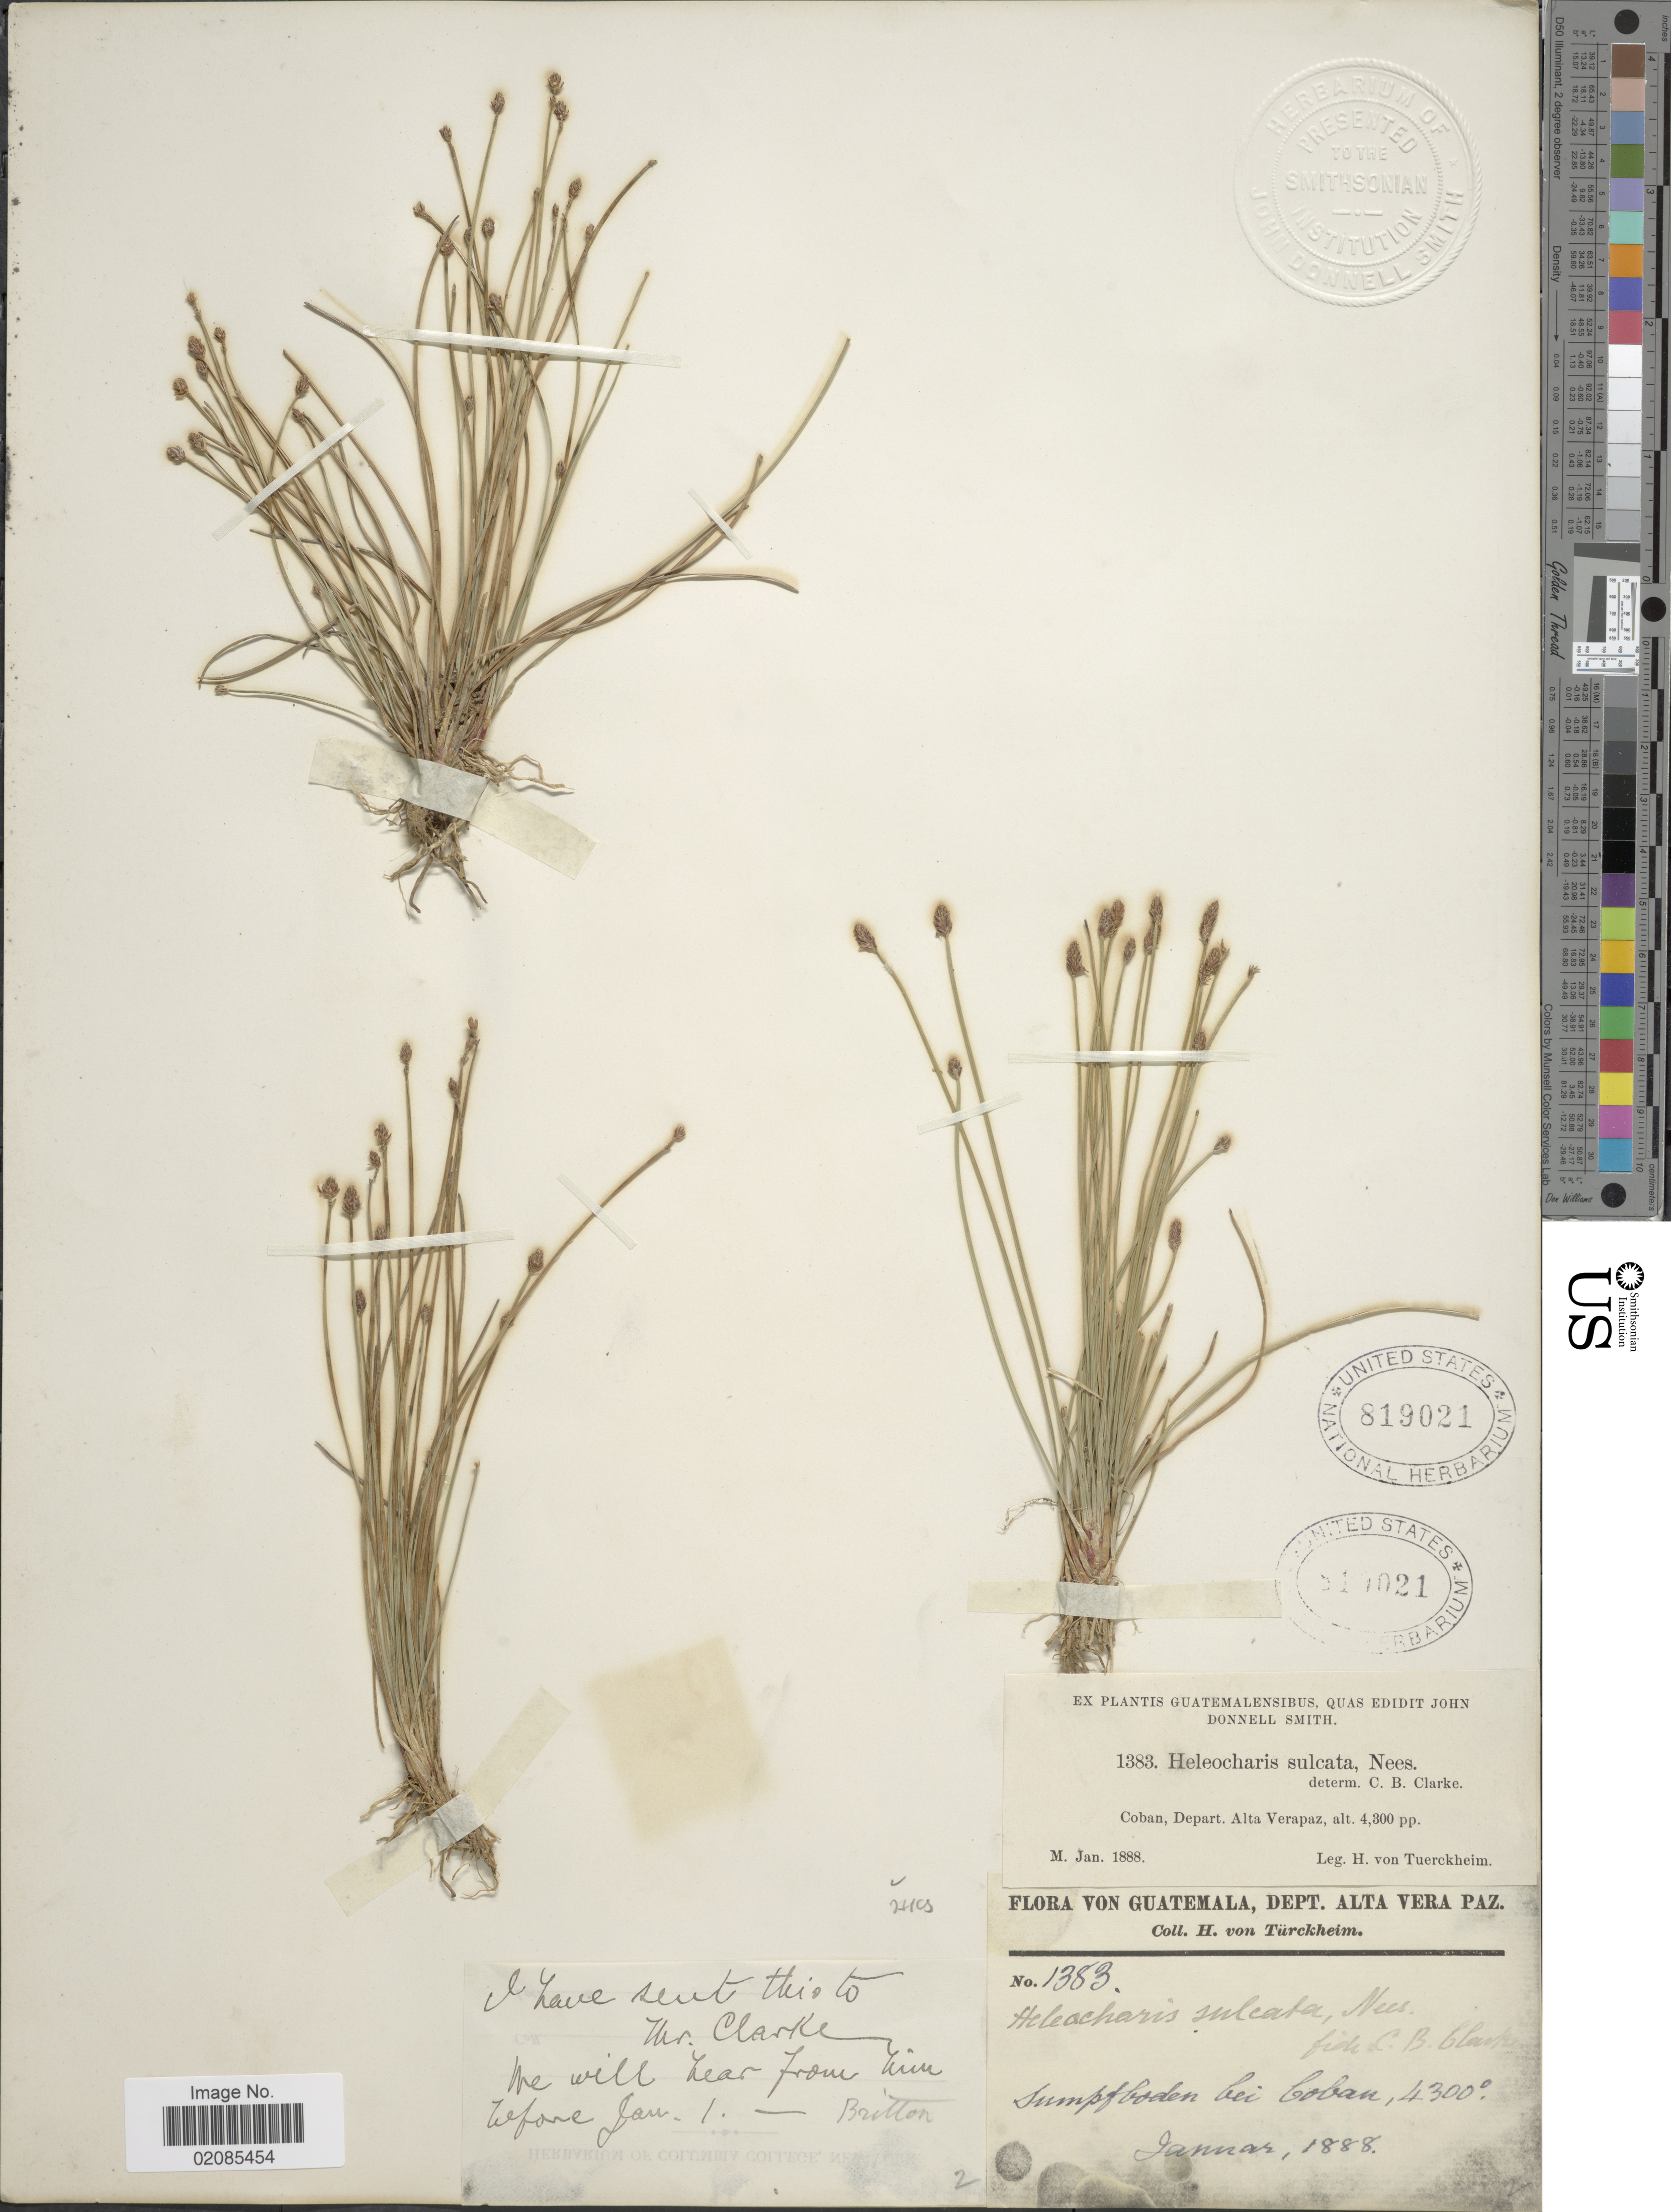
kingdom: Plantae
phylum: Tracheophyta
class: Liliopsida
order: Poales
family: Cyperaceae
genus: Eleocharis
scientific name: Eleocharis filiculmis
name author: Kunth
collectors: H. von Türckheim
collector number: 1383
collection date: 1888-01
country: Guatemala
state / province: Alta Verapaz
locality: Sumpfboden bei Coban.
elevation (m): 1311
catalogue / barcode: US 819021